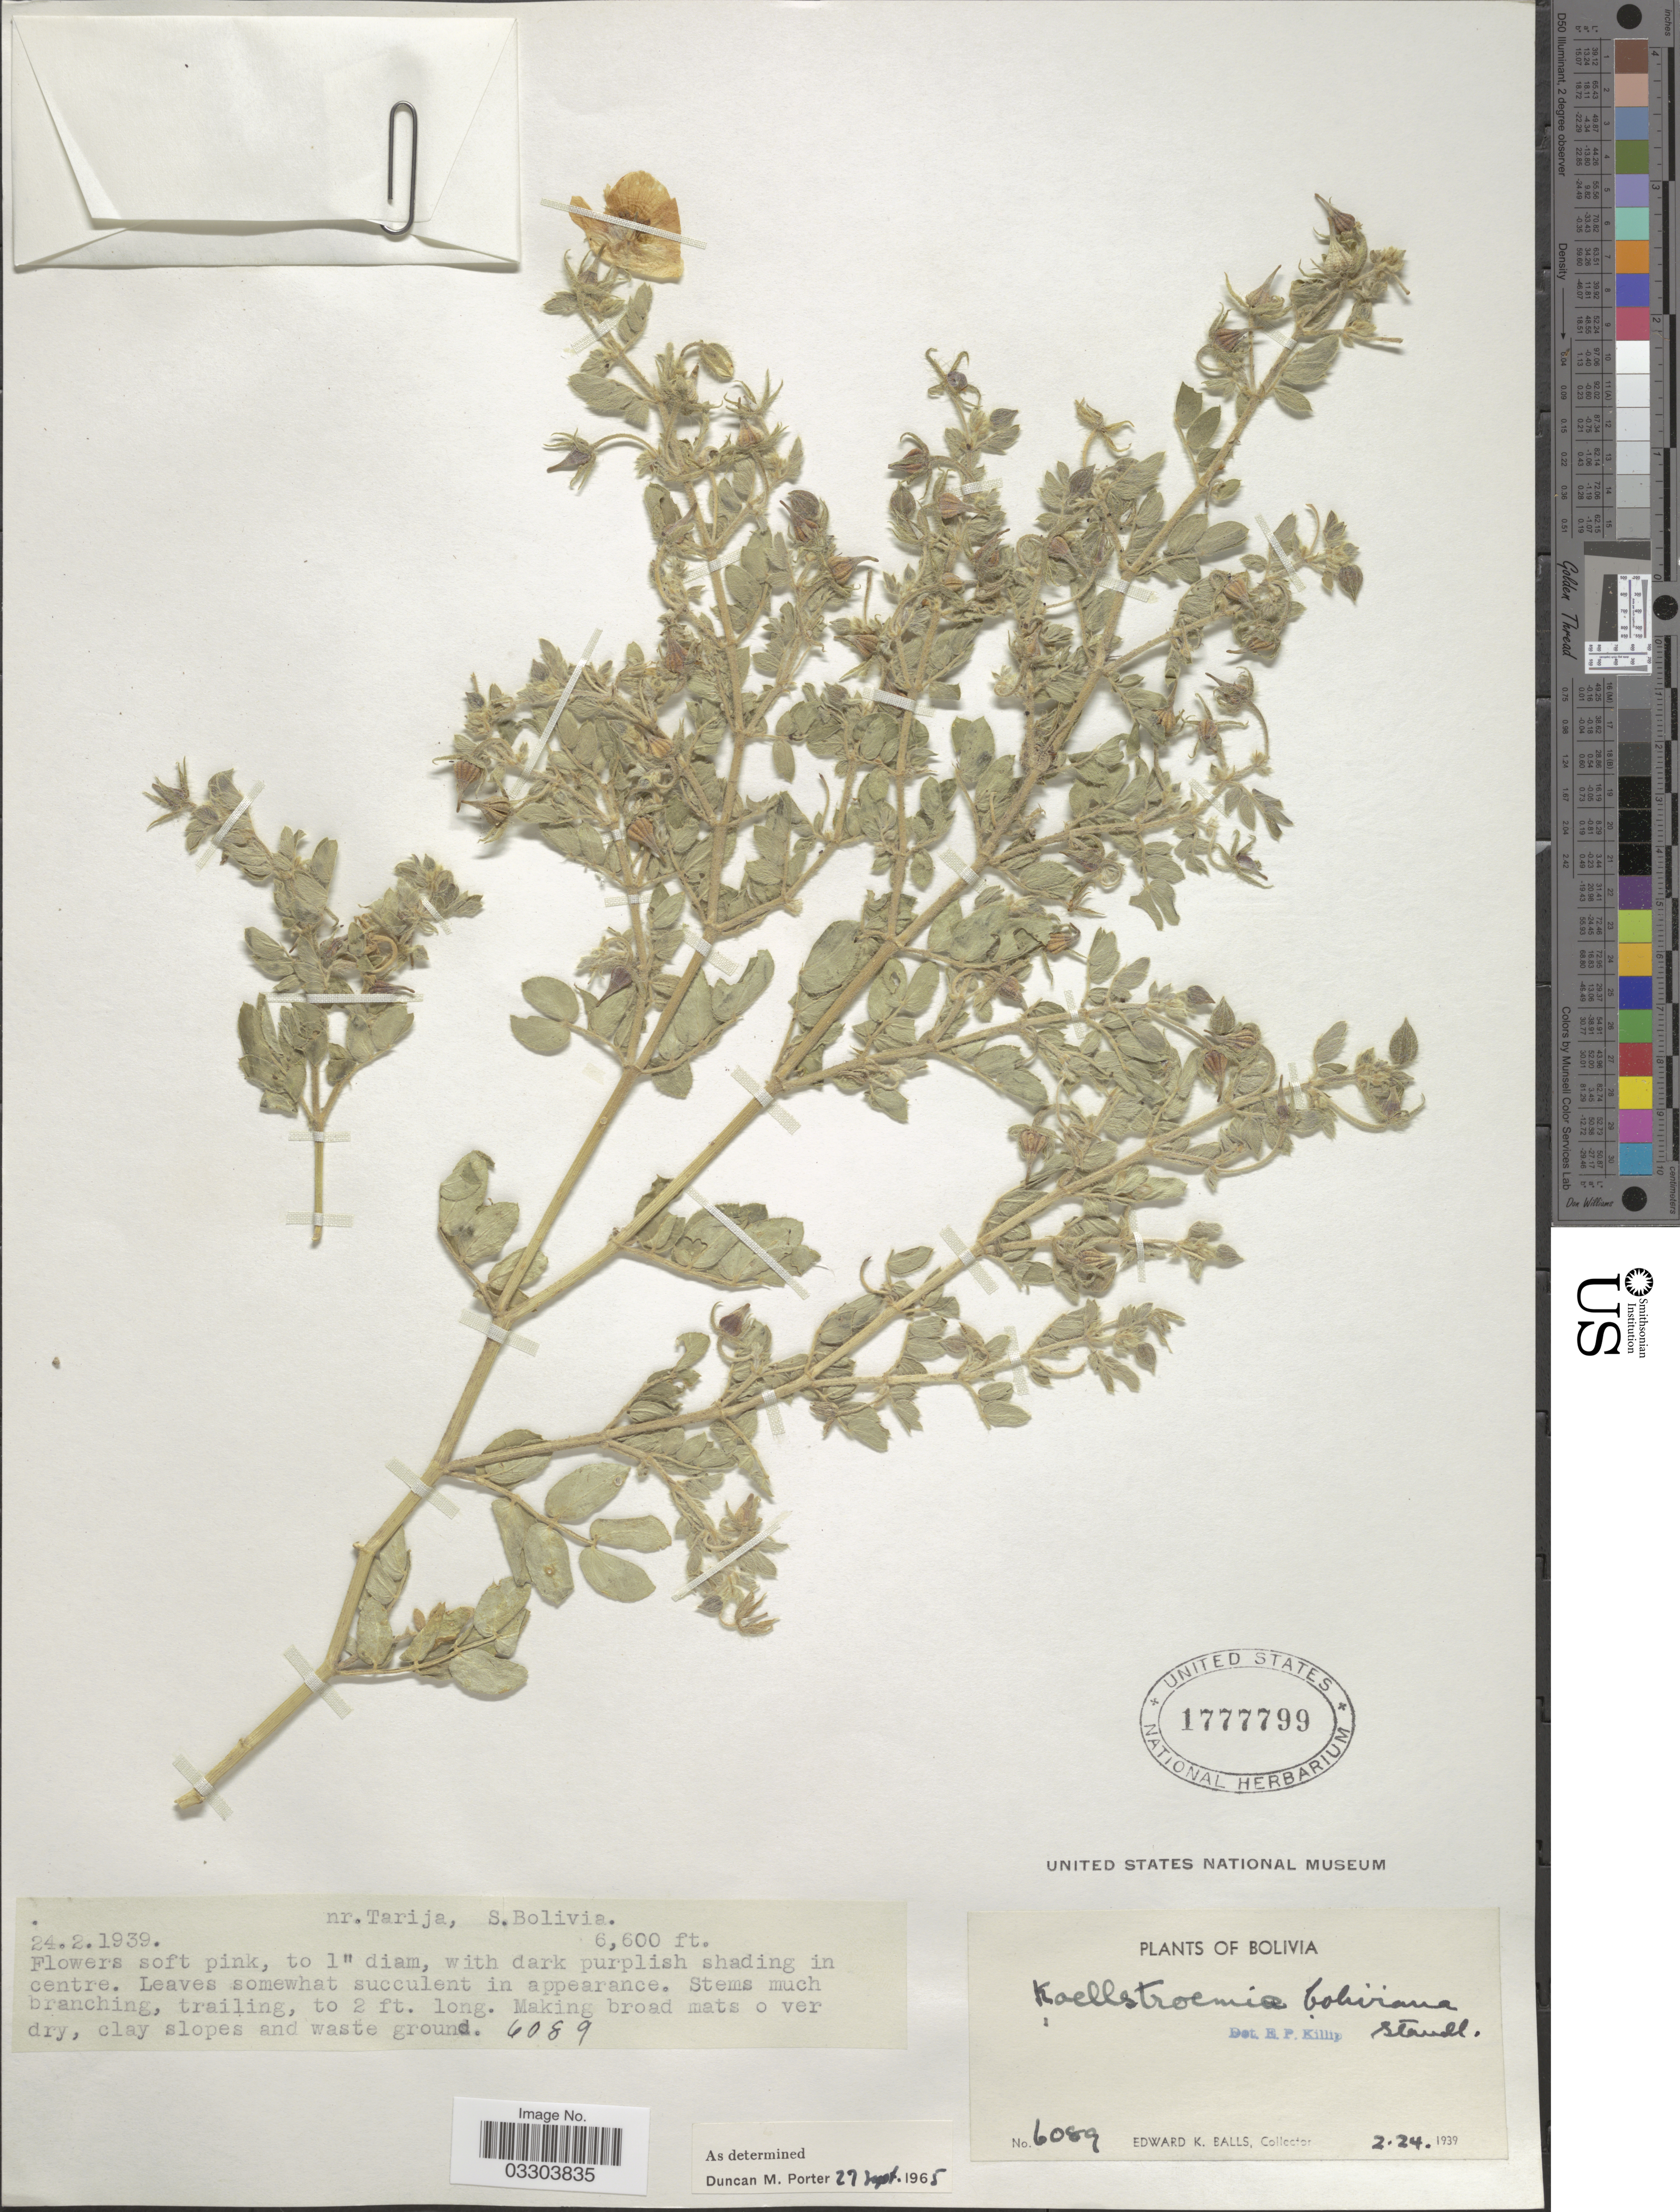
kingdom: Plantae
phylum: Tracheophyta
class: Magnoliopsida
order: Zygophyllales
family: Zygophyllaceae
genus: Kallstroemia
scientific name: Kallstroemia boliviana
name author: Standl.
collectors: E. K. Balls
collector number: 6089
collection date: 1939-02-24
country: Bolivia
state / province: Tarija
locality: Nr. Tarija, S. Bolivia.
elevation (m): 2012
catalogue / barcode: US 1777799